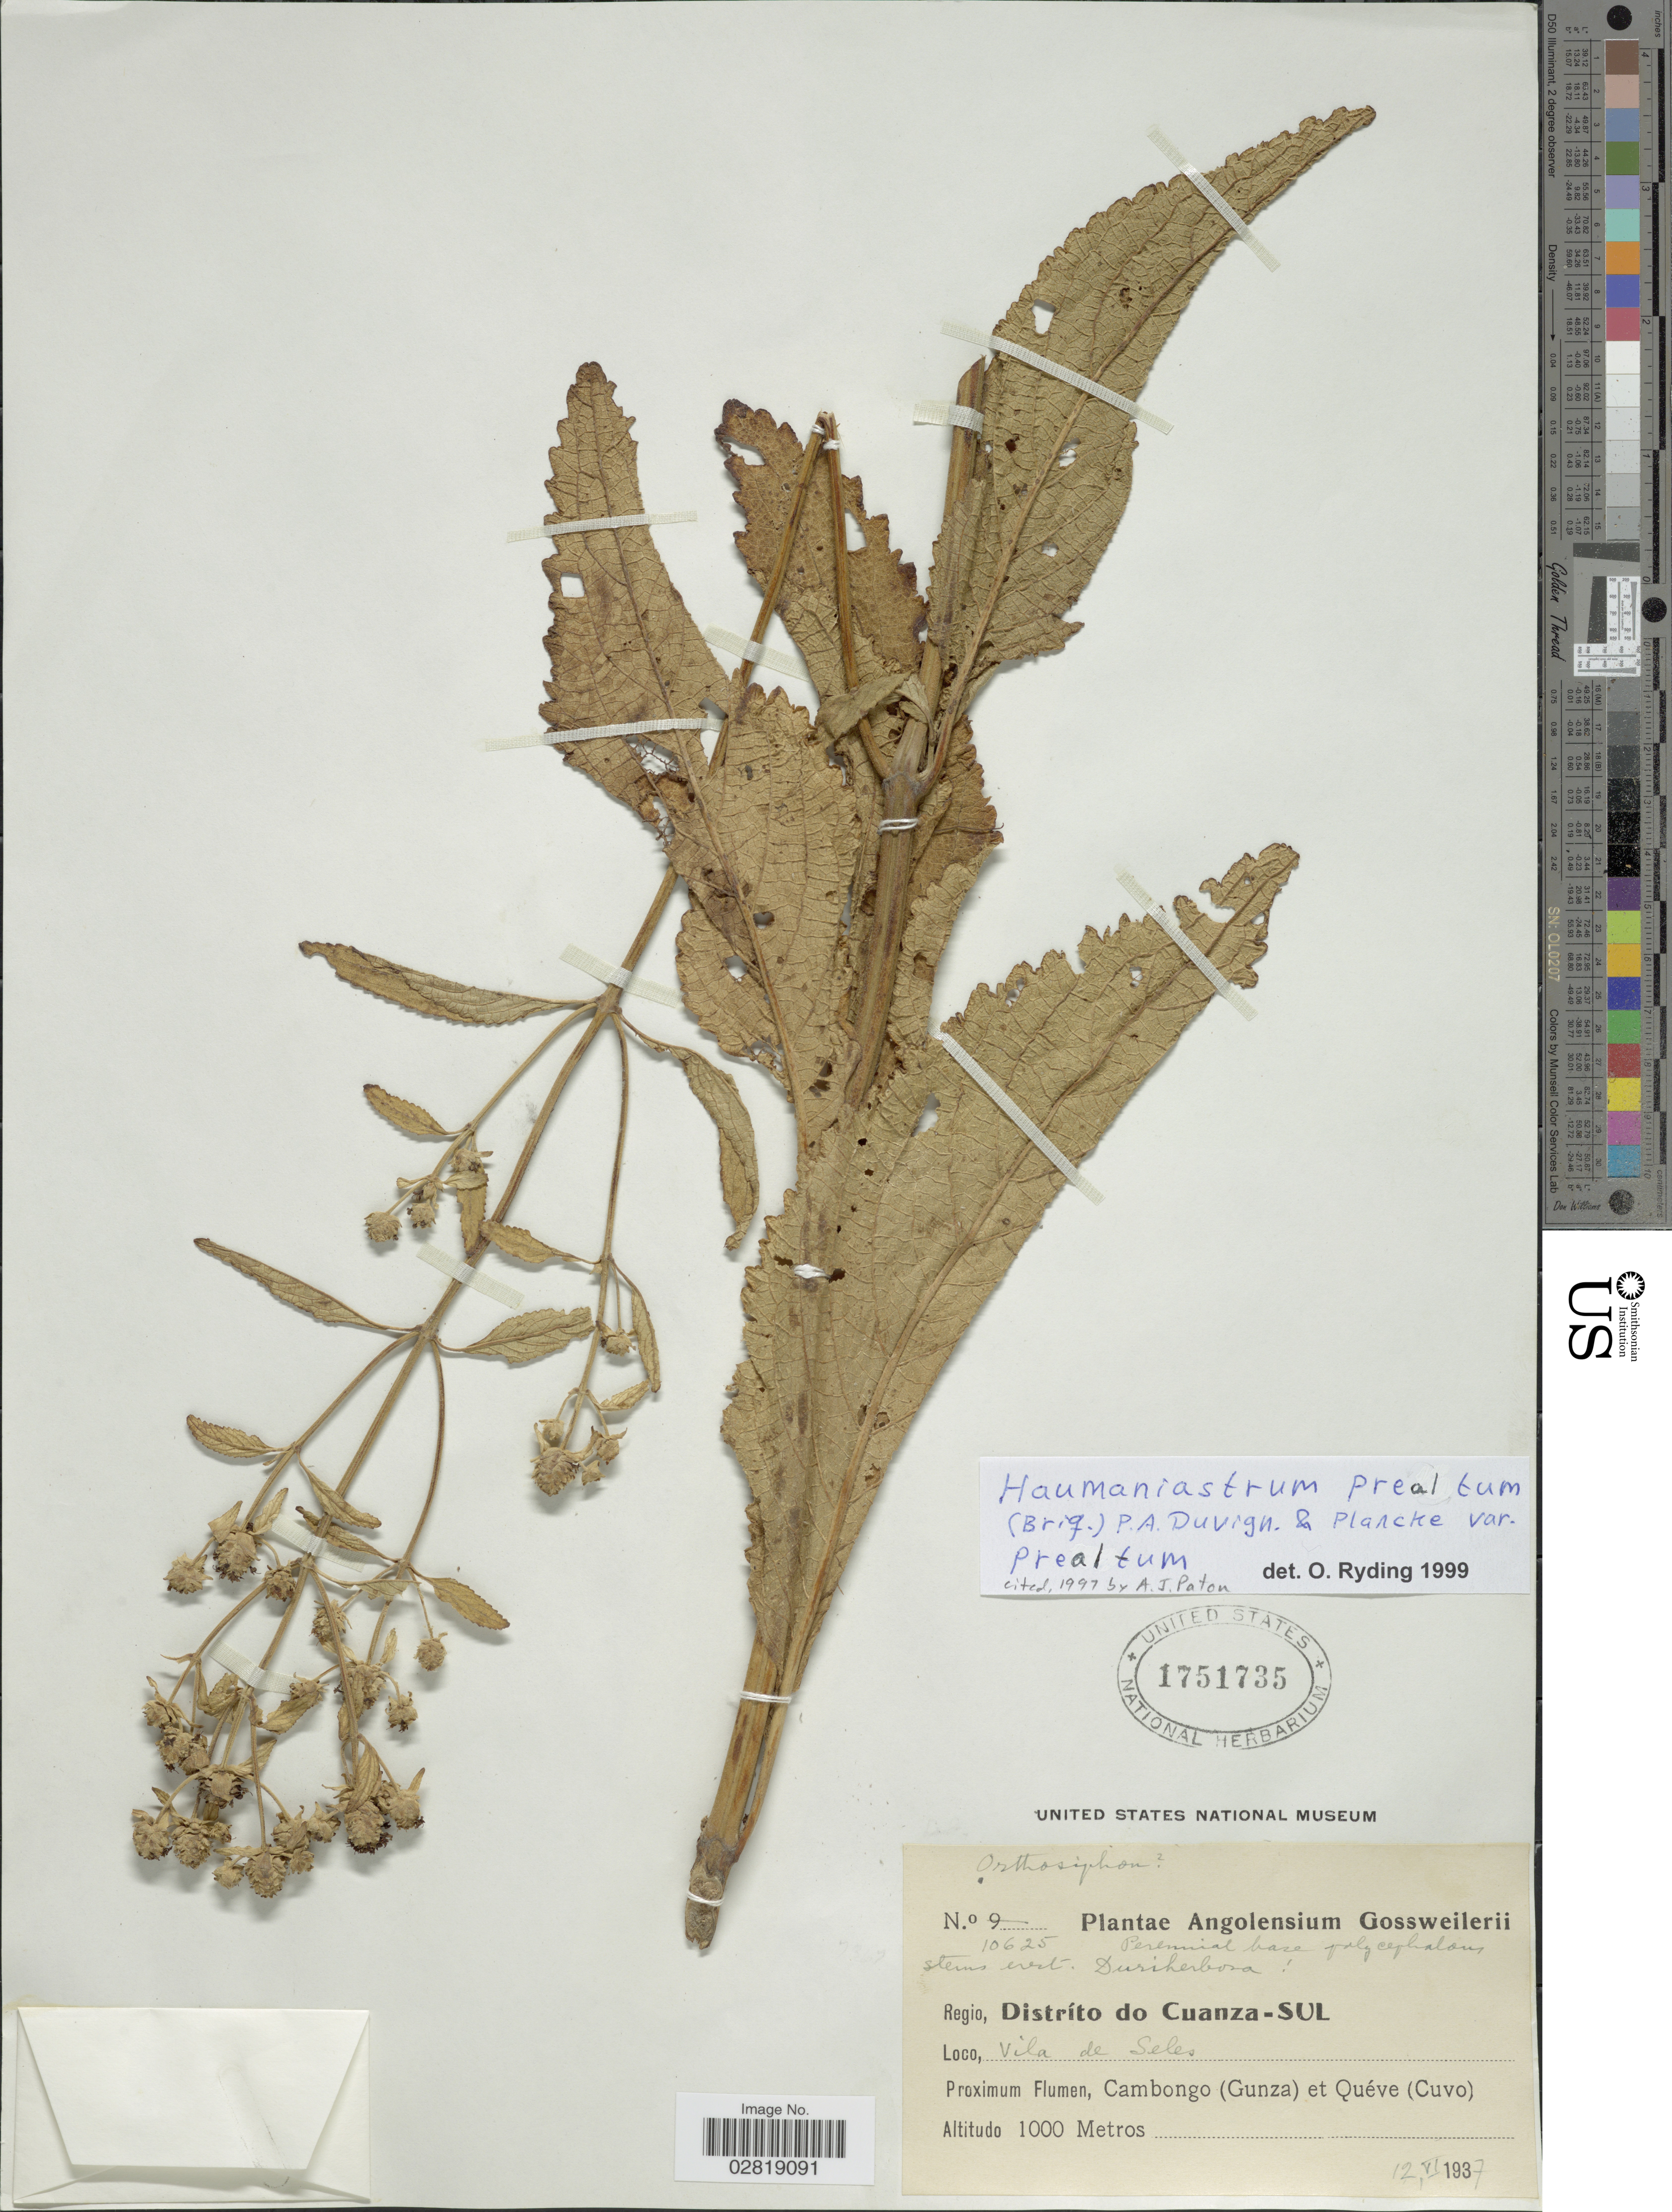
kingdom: Plantae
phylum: Tracheophyta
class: Magnoliopsida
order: Lamiales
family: Lamiaceae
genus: Haumaniastrum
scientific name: Haumaniastrum praealtum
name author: (Briq.) P.A. Duvign. & Plancke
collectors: -. Gossweiler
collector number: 10625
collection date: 1937-06-12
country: Angola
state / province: Cuanza Sul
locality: Distríto do Cuanza-Sul. Vila de Seles. Cambongo (Gunza) et Quéve (Cuvo).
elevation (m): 1000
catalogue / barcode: US 1751735